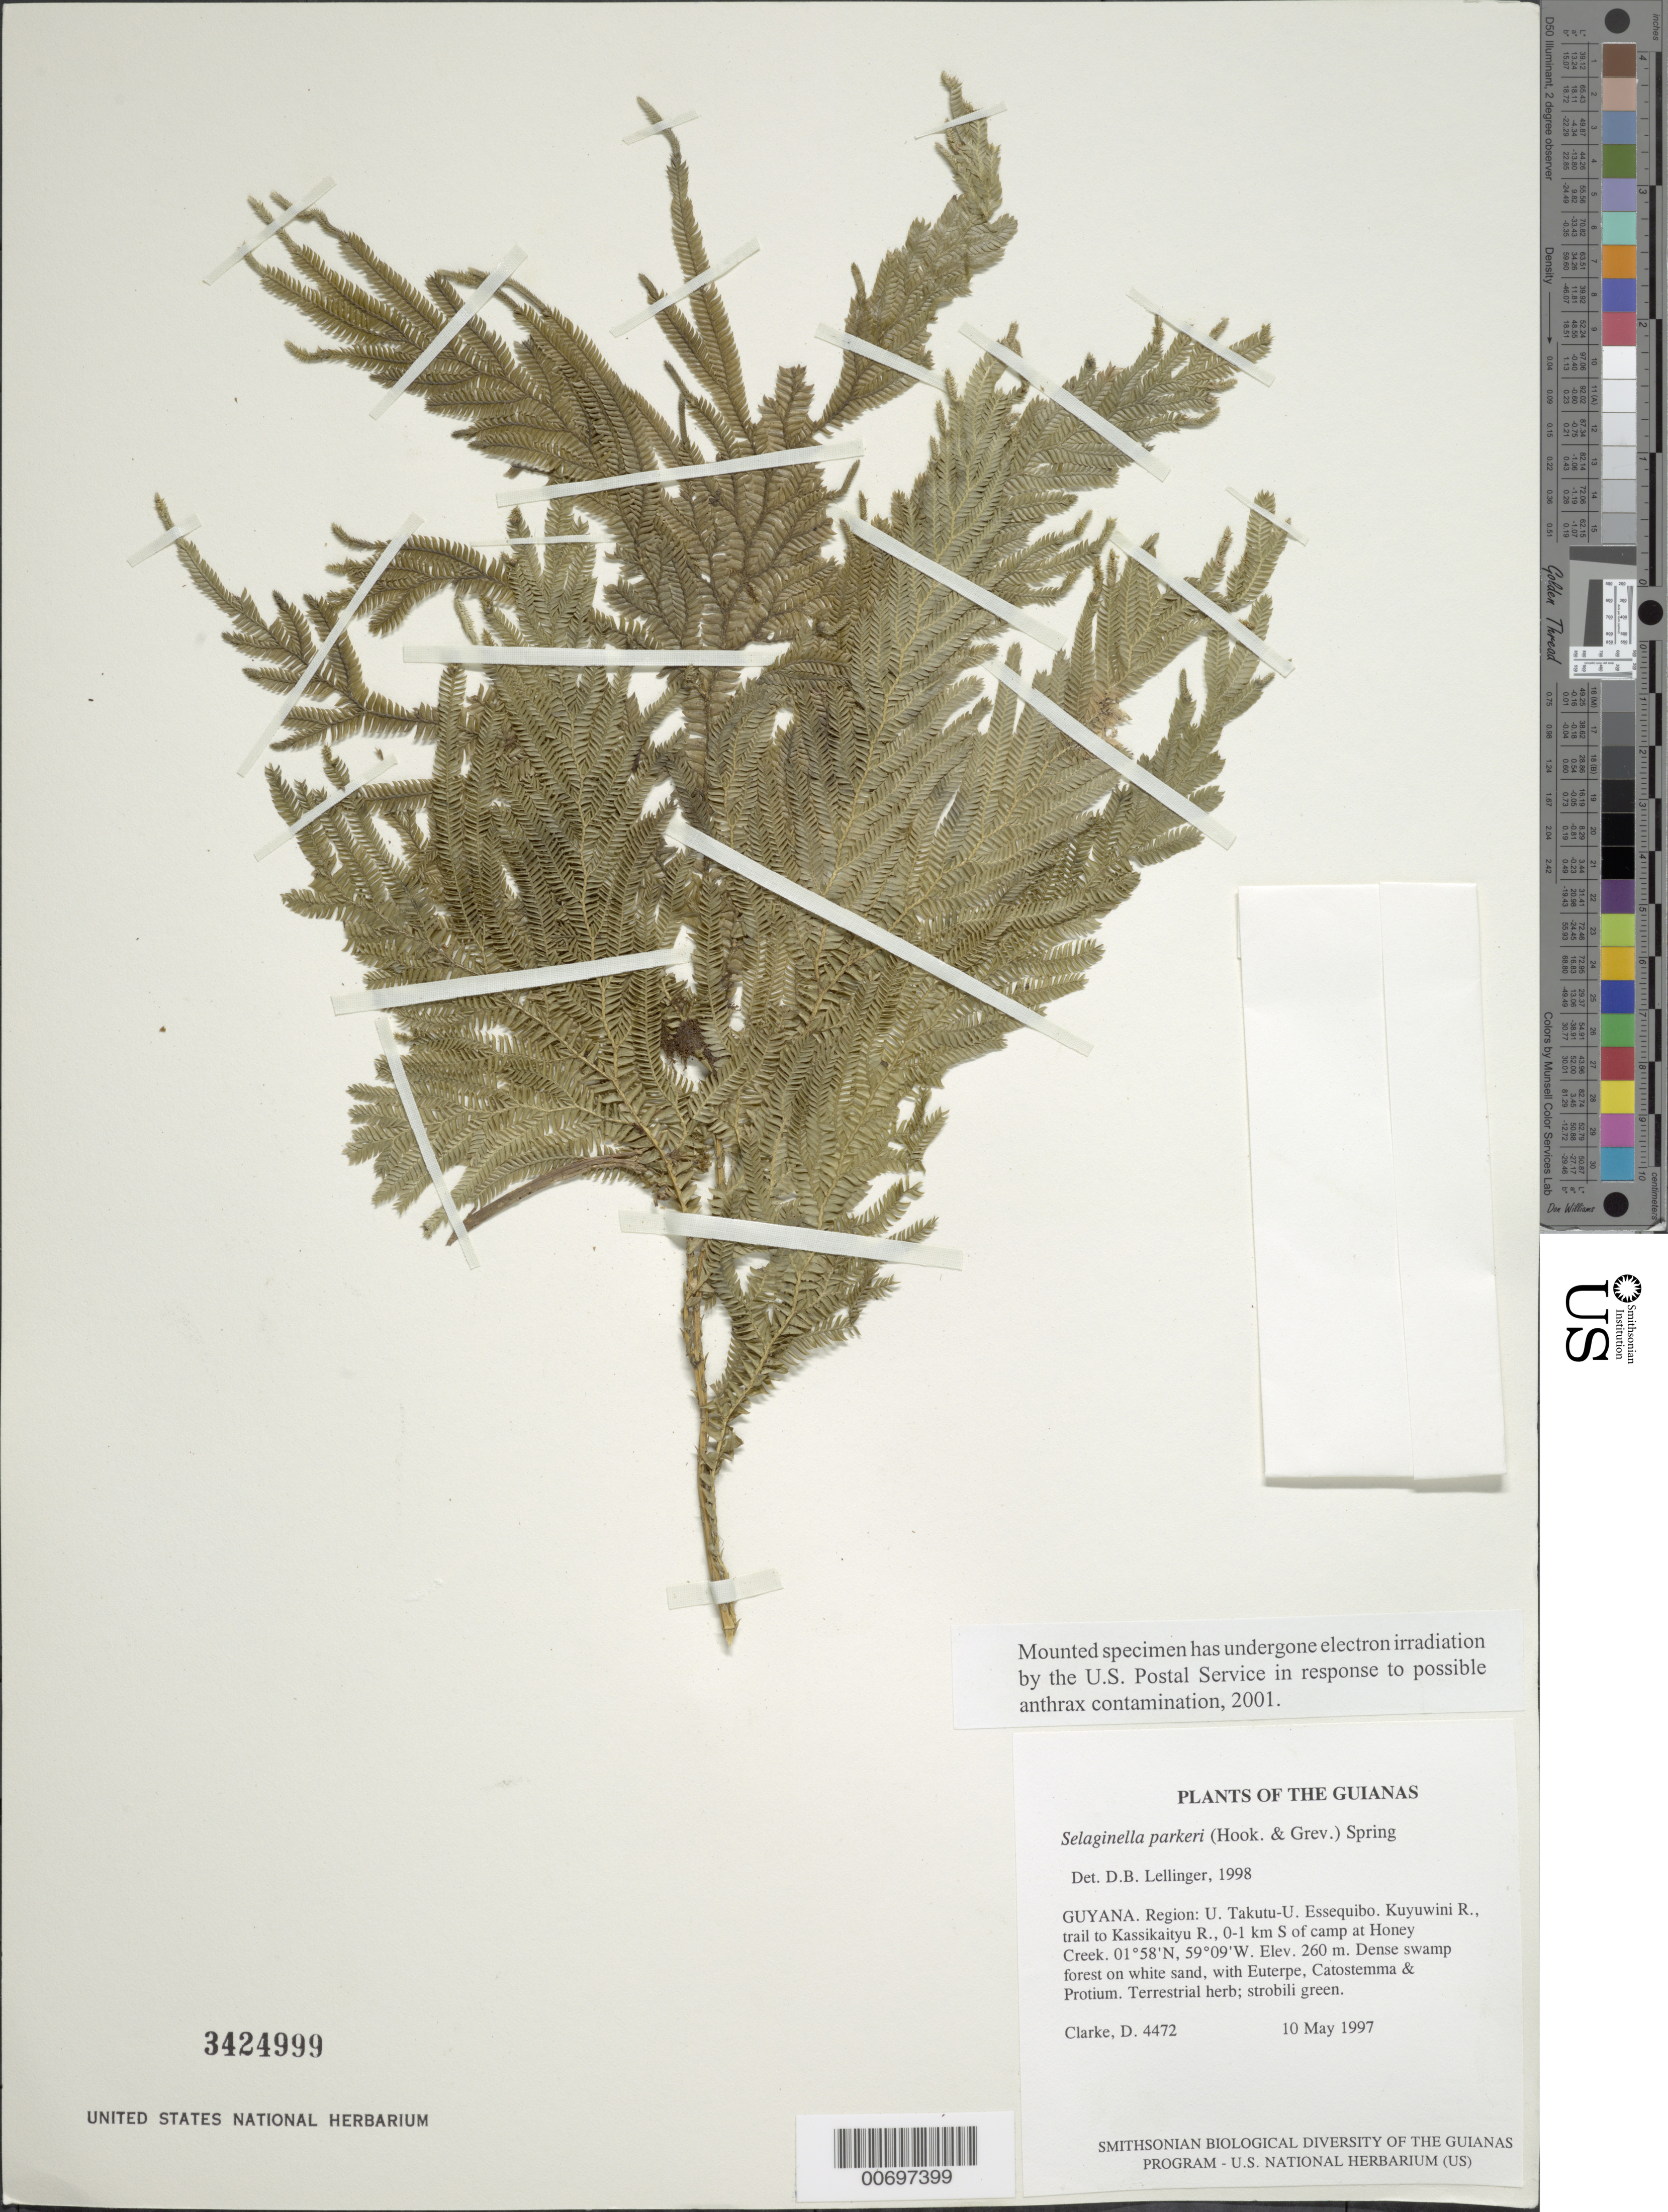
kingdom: Plantae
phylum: Tracheophyta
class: Lycopodiopsida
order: Selaginellales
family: Selaginellaceae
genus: Selaginella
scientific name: Selaginella parkeri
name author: (Hook. & Grev.) Spring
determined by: Lellinger, David B., (BOT), Smithsonian Institution - National Museum of Natural History (UNITED STATES)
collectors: H. D. Clarke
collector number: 4472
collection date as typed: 10 May 1997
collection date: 1997-05-10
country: Guyana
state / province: U. Takutu-U. Essequibo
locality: Kuyuwini R., trail to Kassikaityu R., 0-1 km S of camp at Honey Creek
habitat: Dense swamp forest on white sand, with Euterpe, Catostemma & Protium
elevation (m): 260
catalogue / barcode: US 3424999